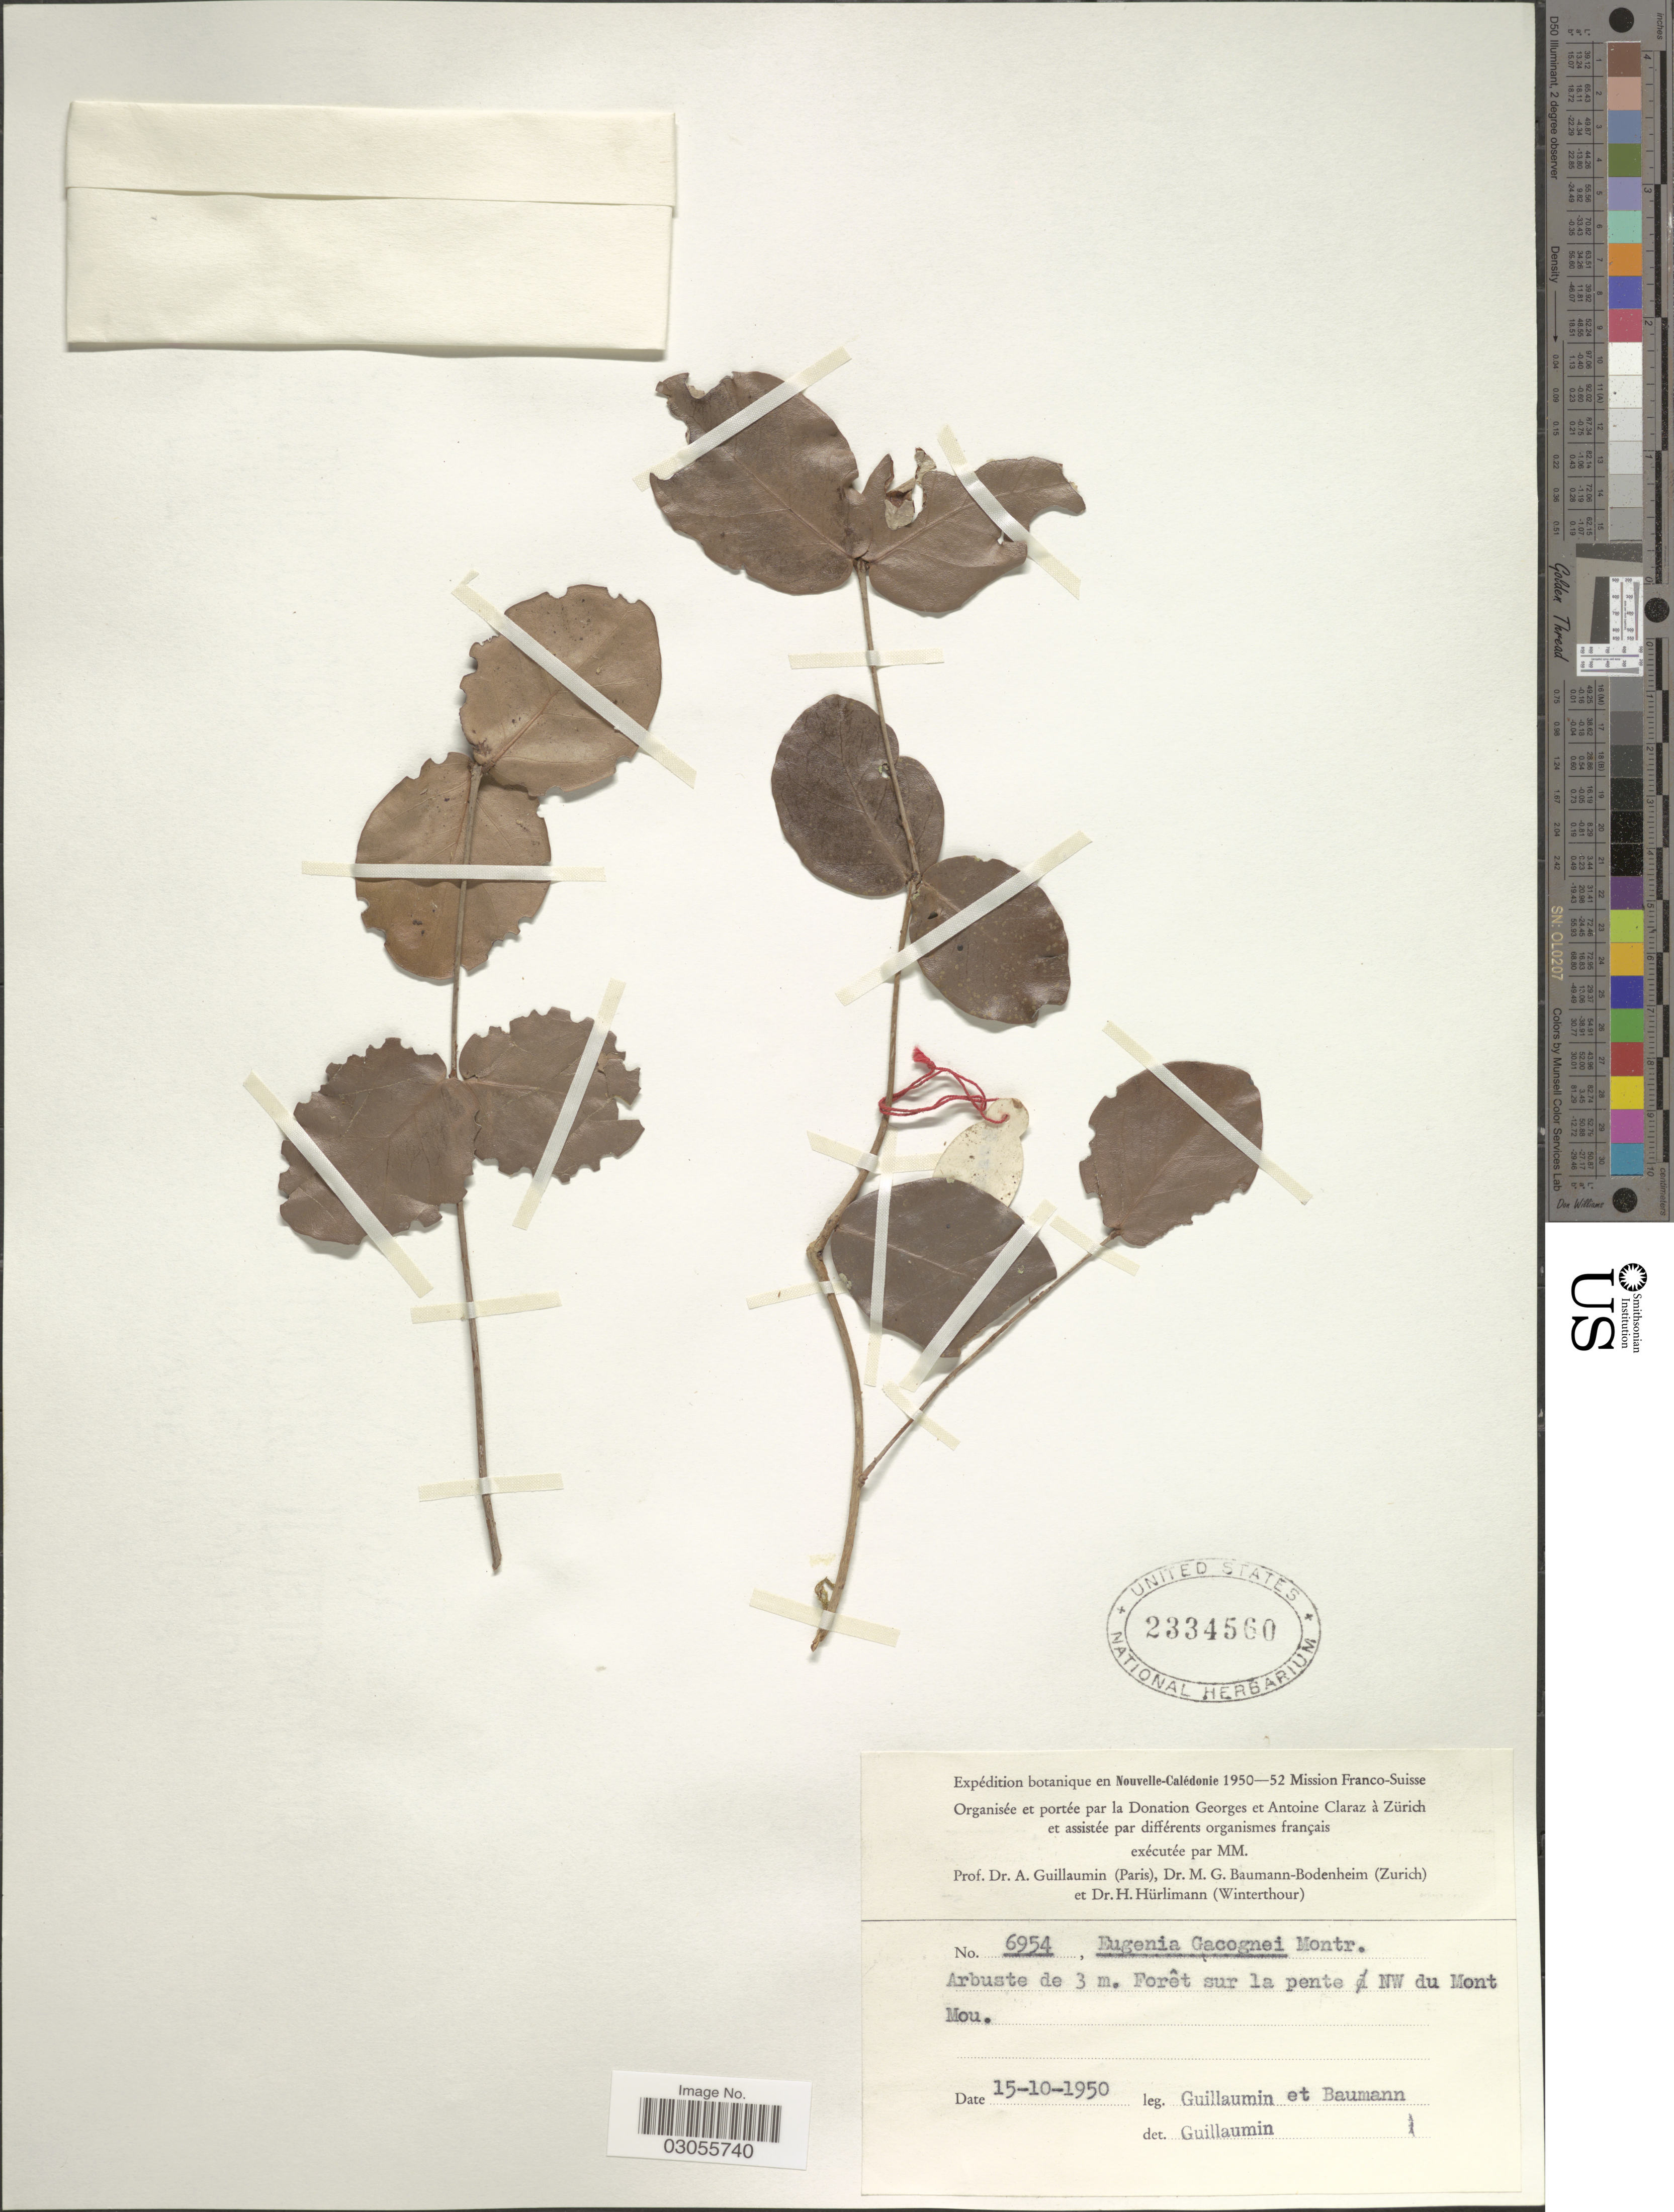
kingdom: Plantae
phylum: Tracheophyta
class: Magnoliopsida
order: Myrtales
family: Myrtaceae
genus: Eugenia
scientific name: Eugenia gacognei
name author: Montrouz.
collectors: A. Guillaumin & M. G. Baumann-Bodenheim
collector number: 6954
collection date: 1950-10-15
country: New Caledonia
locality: Forêt sur la pente NW du Mont Mou.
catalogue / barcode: US 2334560